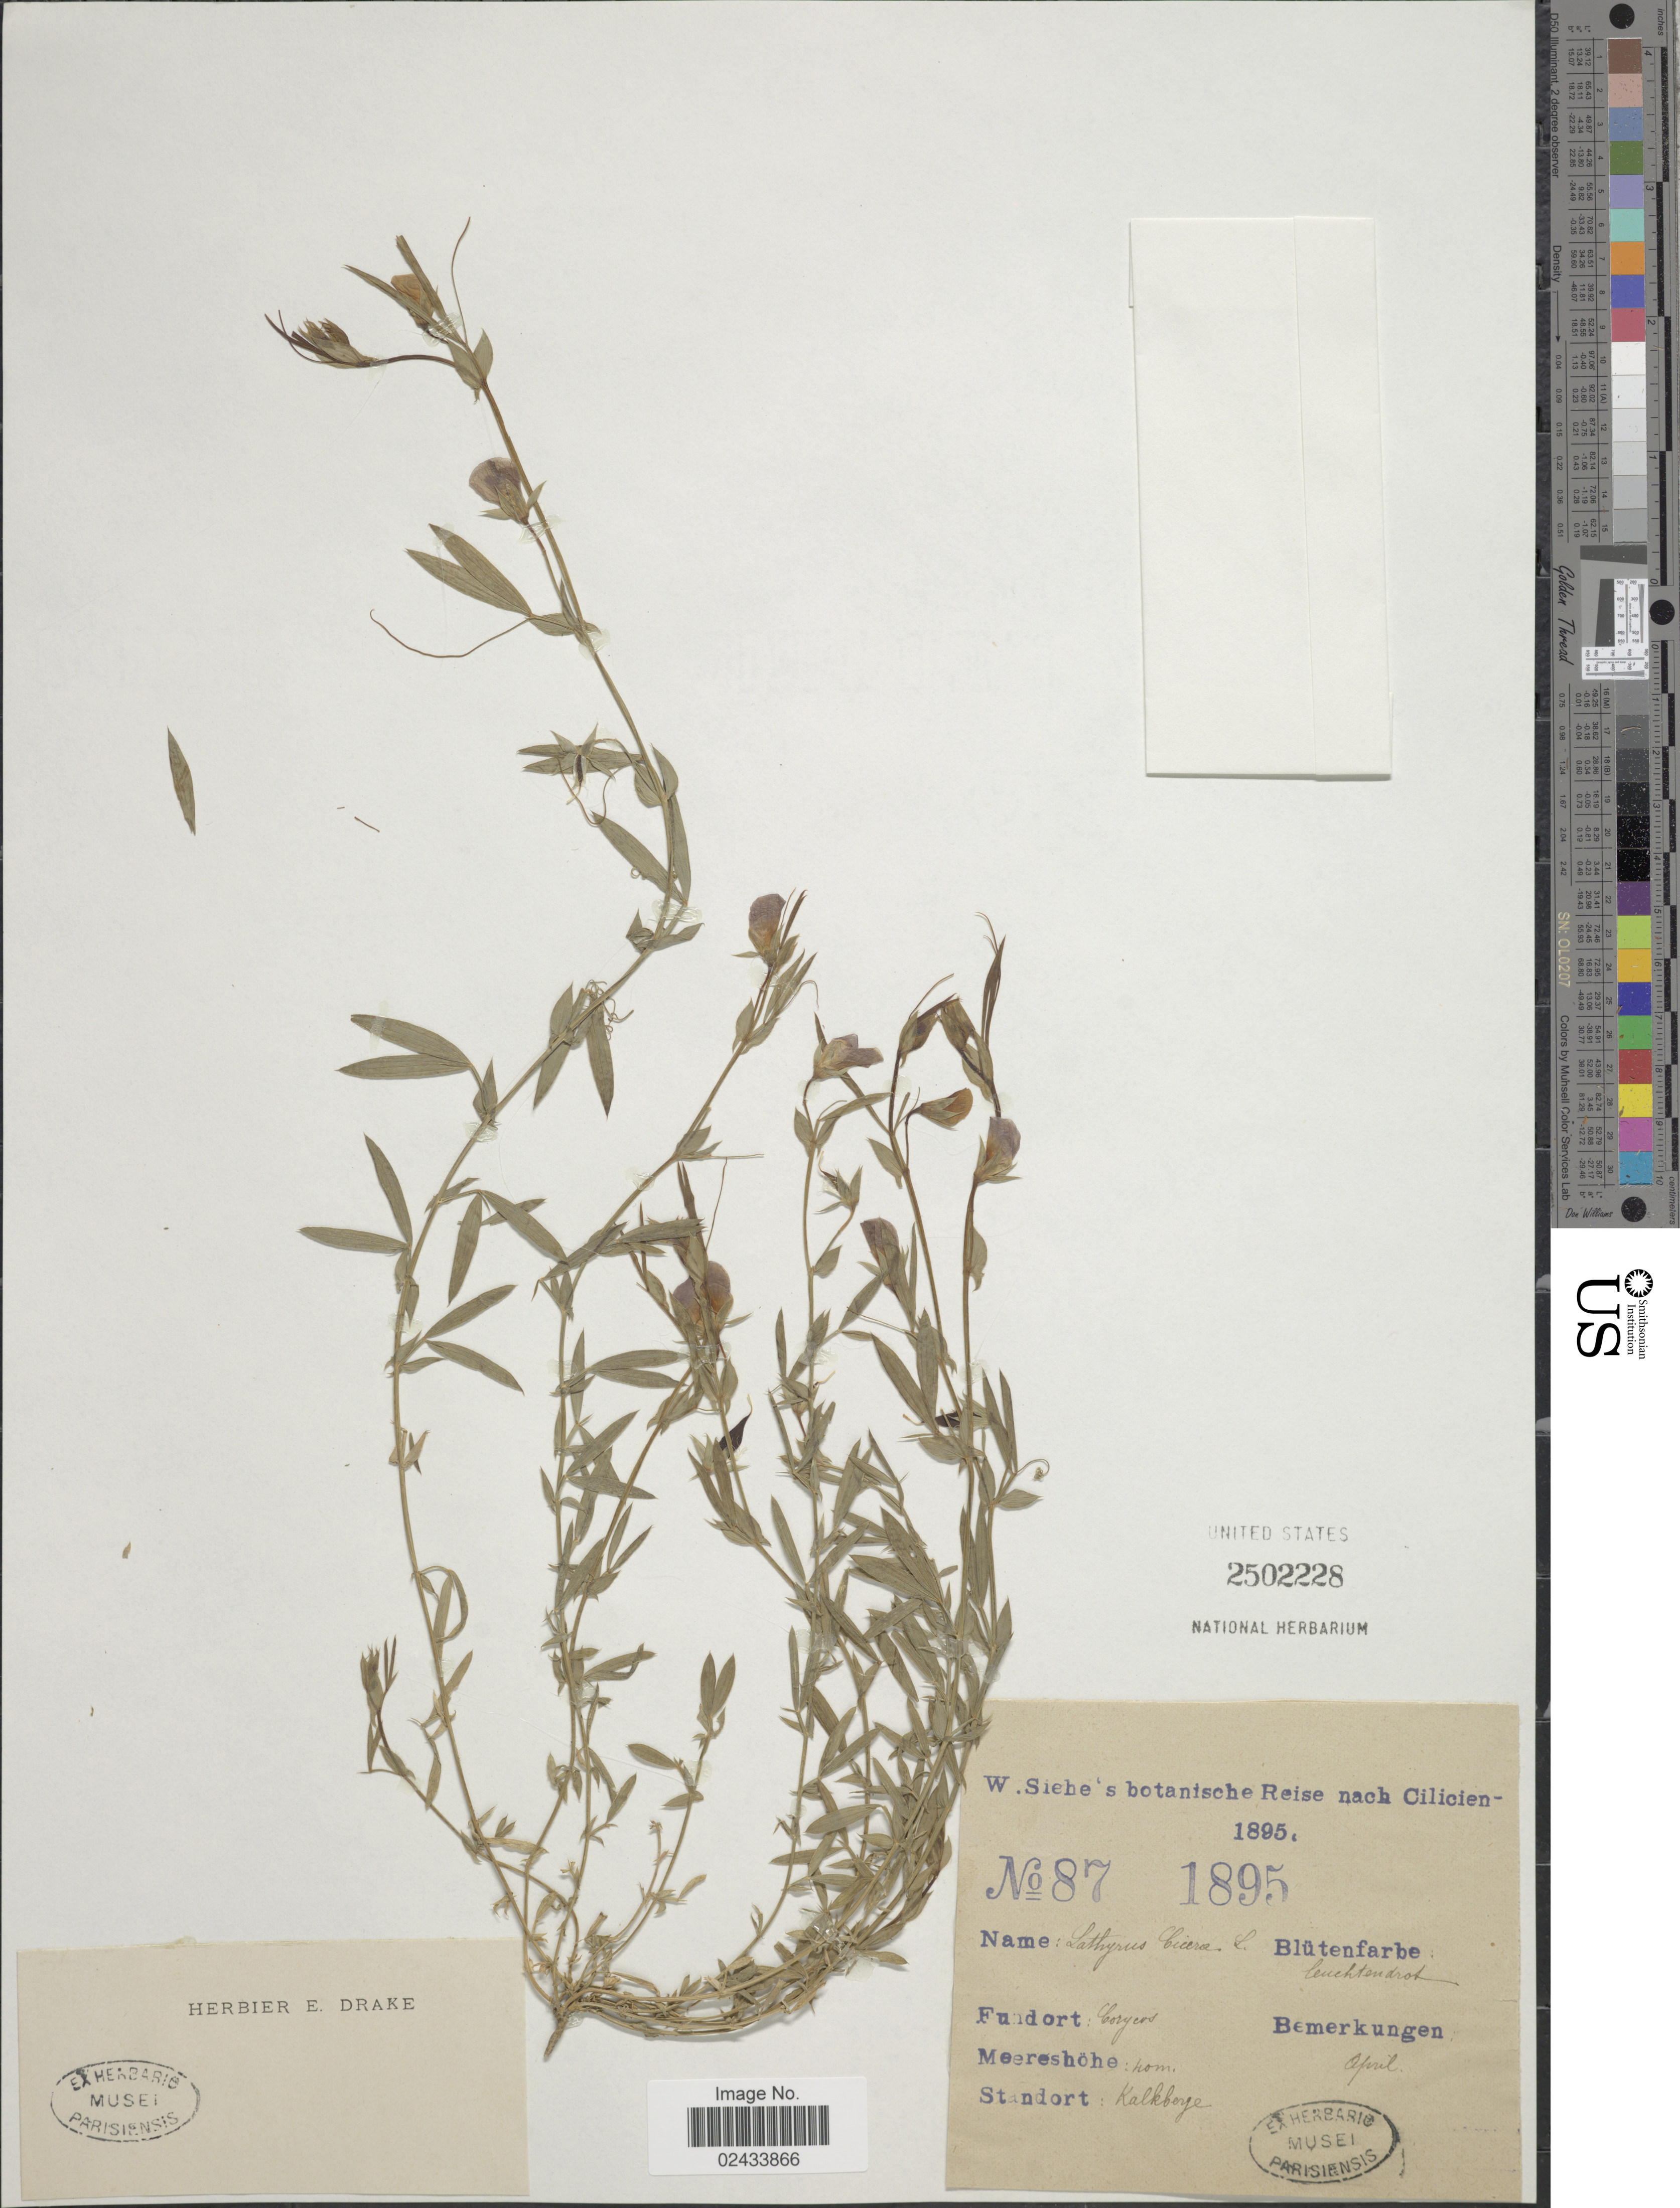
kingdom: Plantae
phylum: Tracheophyta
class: Magnoliopsida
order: Fabales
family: Fabaceae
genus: Lathyrus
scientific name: Lathyrus cicera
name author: L.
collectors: W. Siehe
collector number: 87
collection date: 1895-04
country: Turkey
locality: Cilicien. Coryers, Meereshohe Kom, Standort Kalkbeye [interpreted]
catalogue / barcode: US 2502228